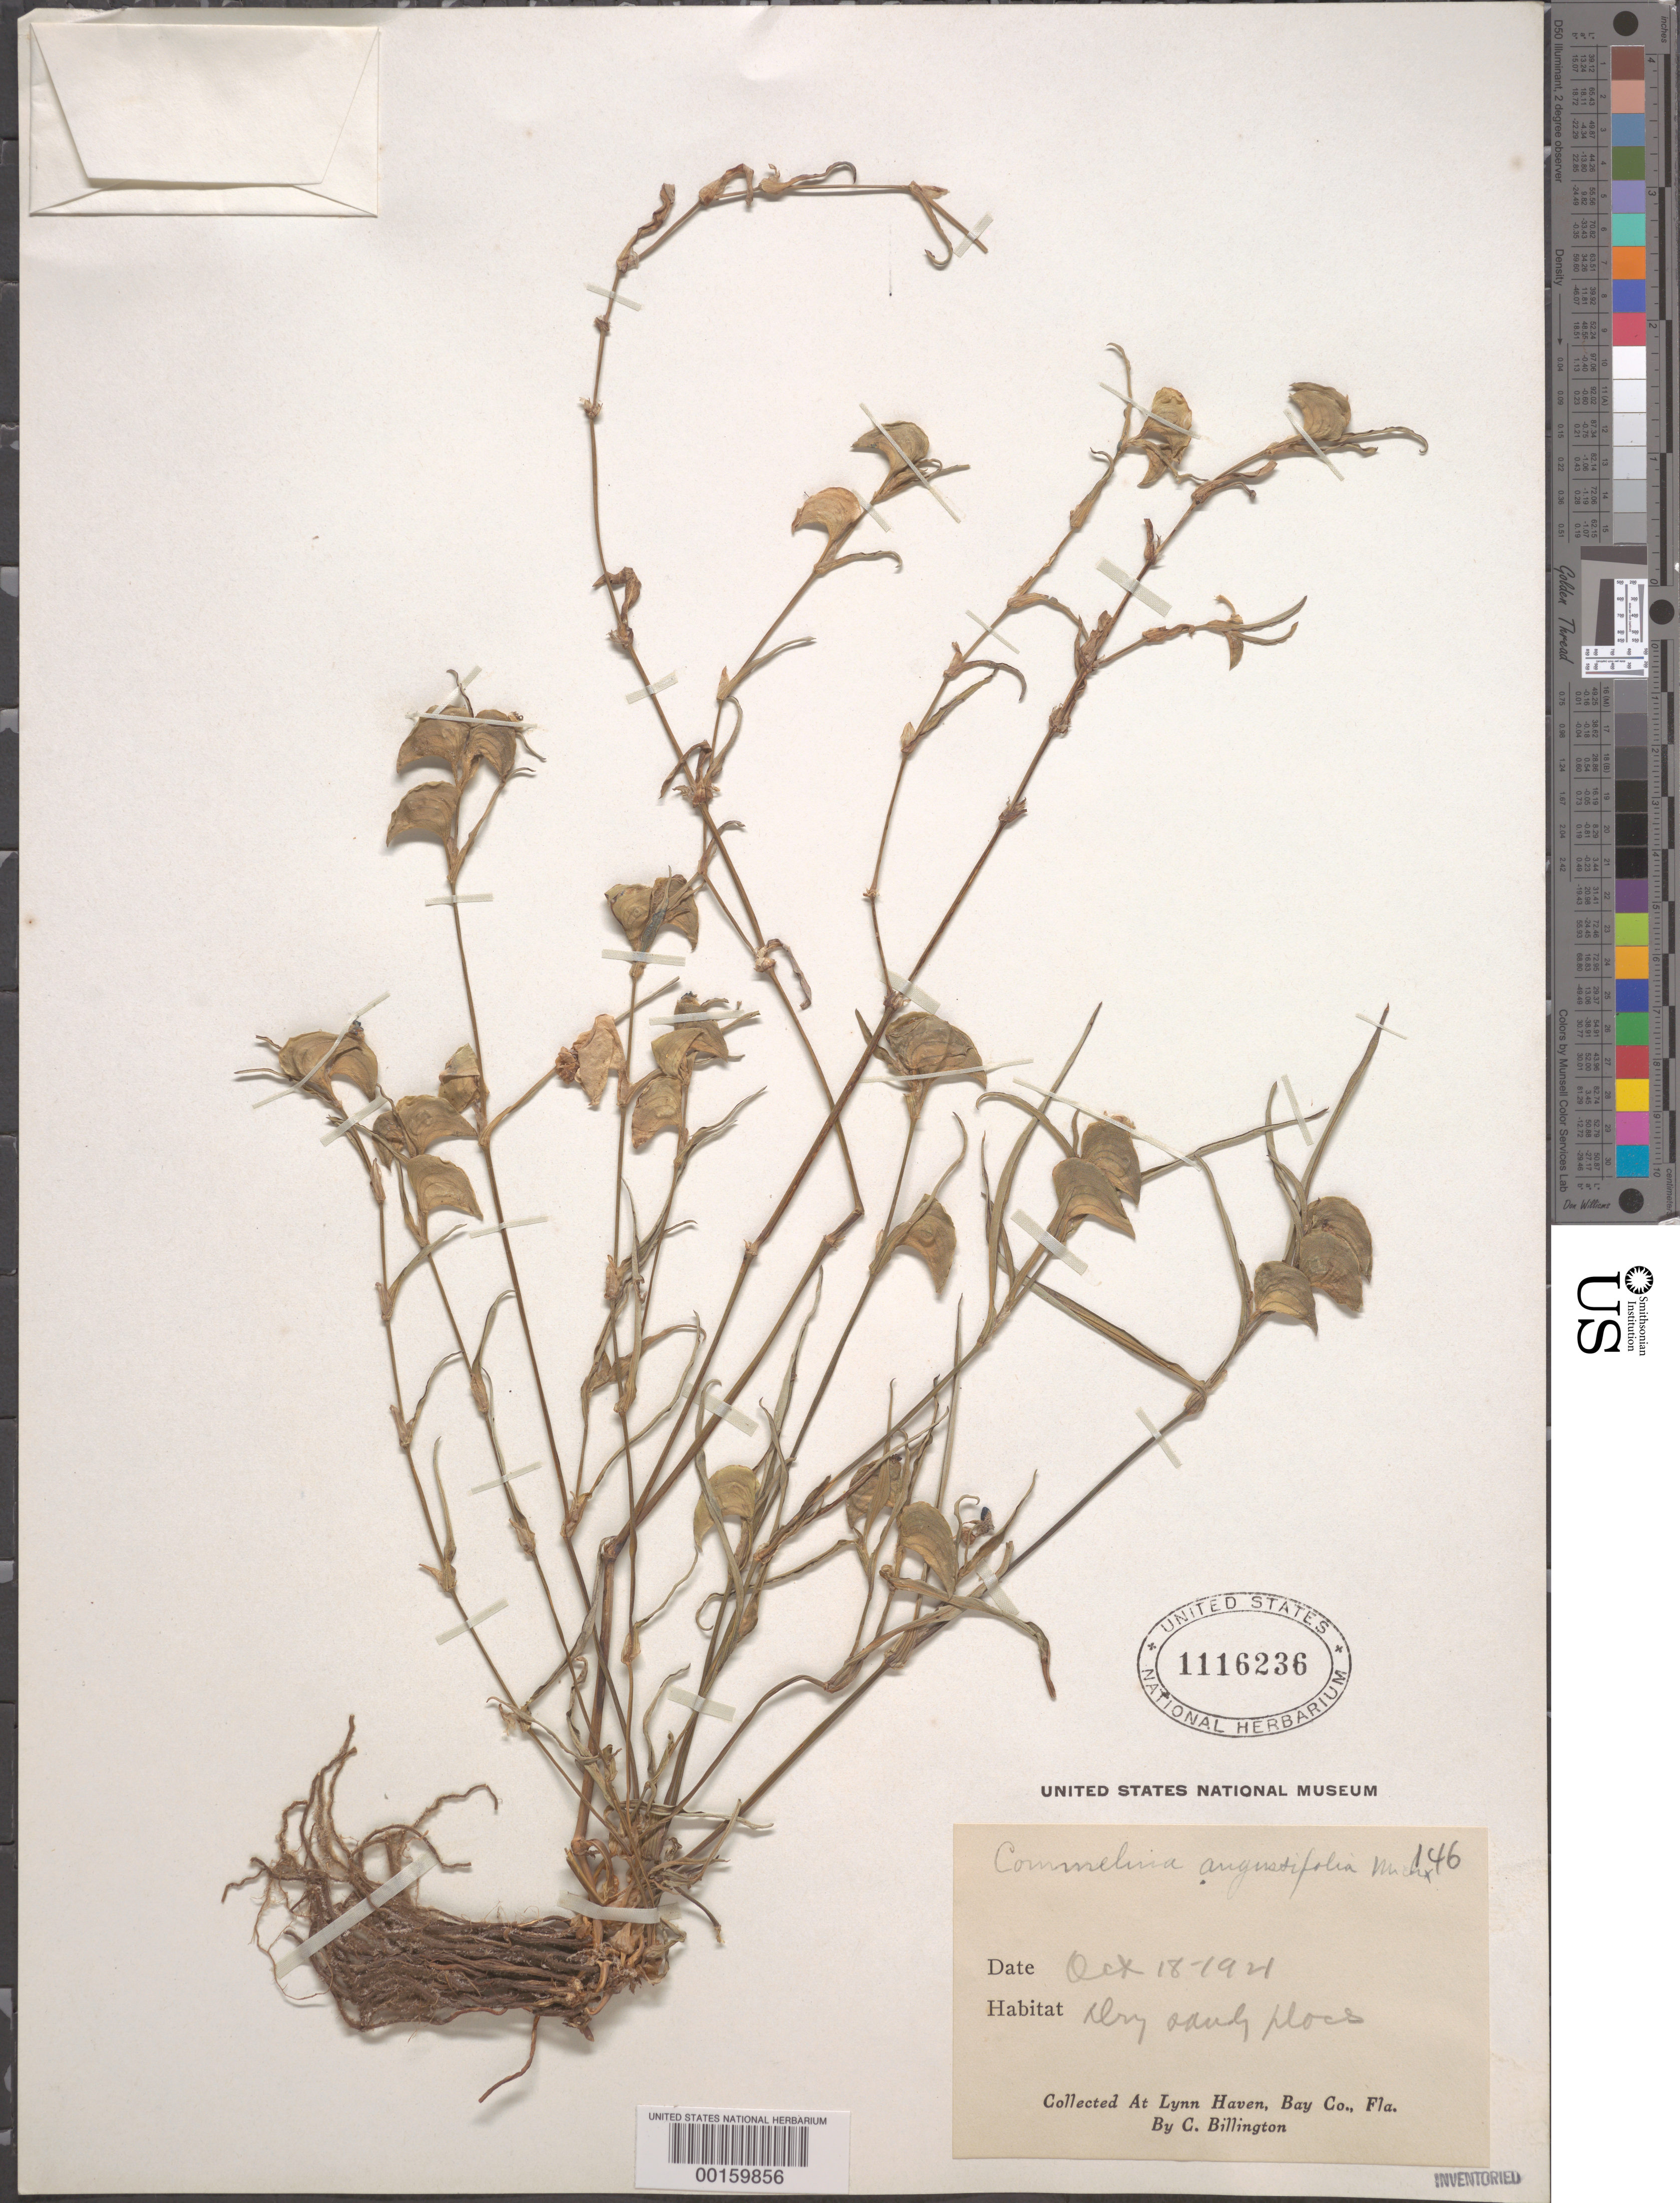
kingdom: Plantae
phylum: Tracheophyta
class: Liliopsida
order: Commelinales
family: Commelinaceae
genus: Commelina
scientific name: Commelina erecta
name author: L.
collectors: C. Billington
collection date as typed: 18 Oct 1921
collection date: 1921-10-18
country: United States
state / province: Florida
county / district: Bay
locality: Lynn haven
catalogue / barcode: US 1116236